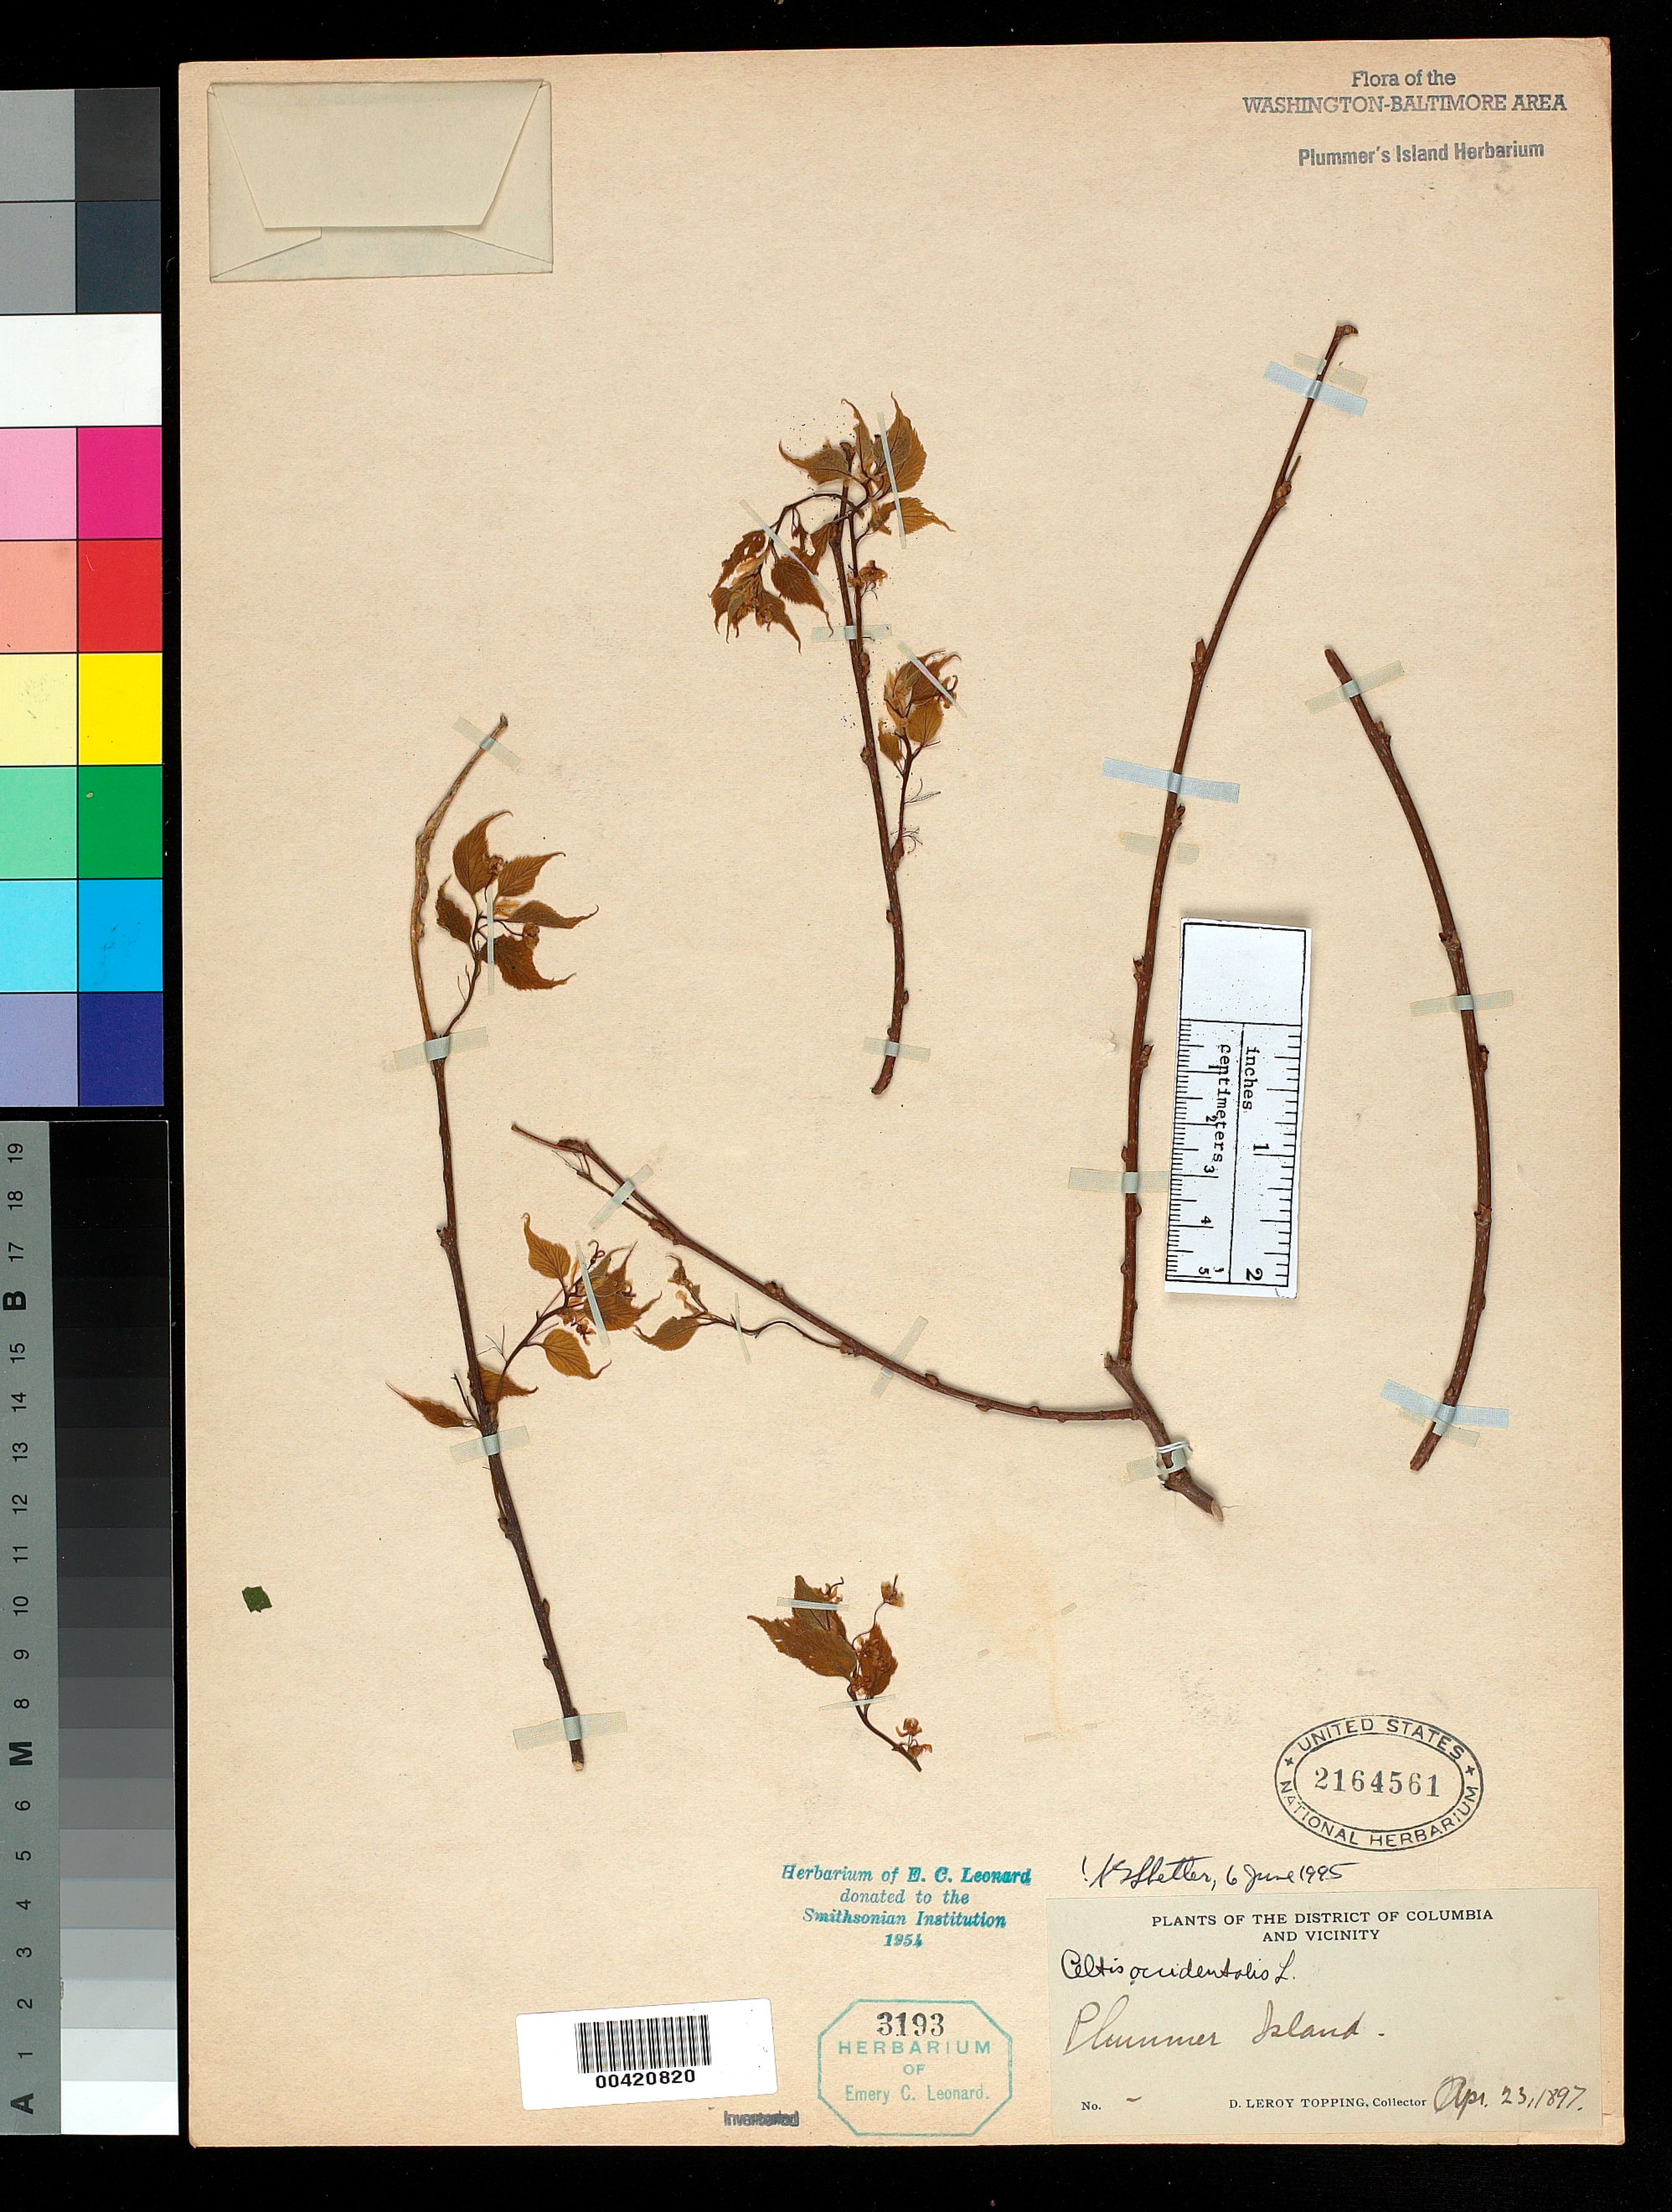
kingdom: Plantae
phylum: Tracheophyta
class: Magnoliopsida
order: Rosales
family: Cannabaceae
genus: Celtis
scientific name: Celtis occidentalis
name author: L.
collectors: D. L. Topping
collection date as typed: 23 Apr 1897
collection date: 1897-04-23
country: United States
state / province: Maryland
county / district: Montgomery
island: Plummers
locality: Plummer's Island C. & O. Canal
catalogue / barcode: US 2164561